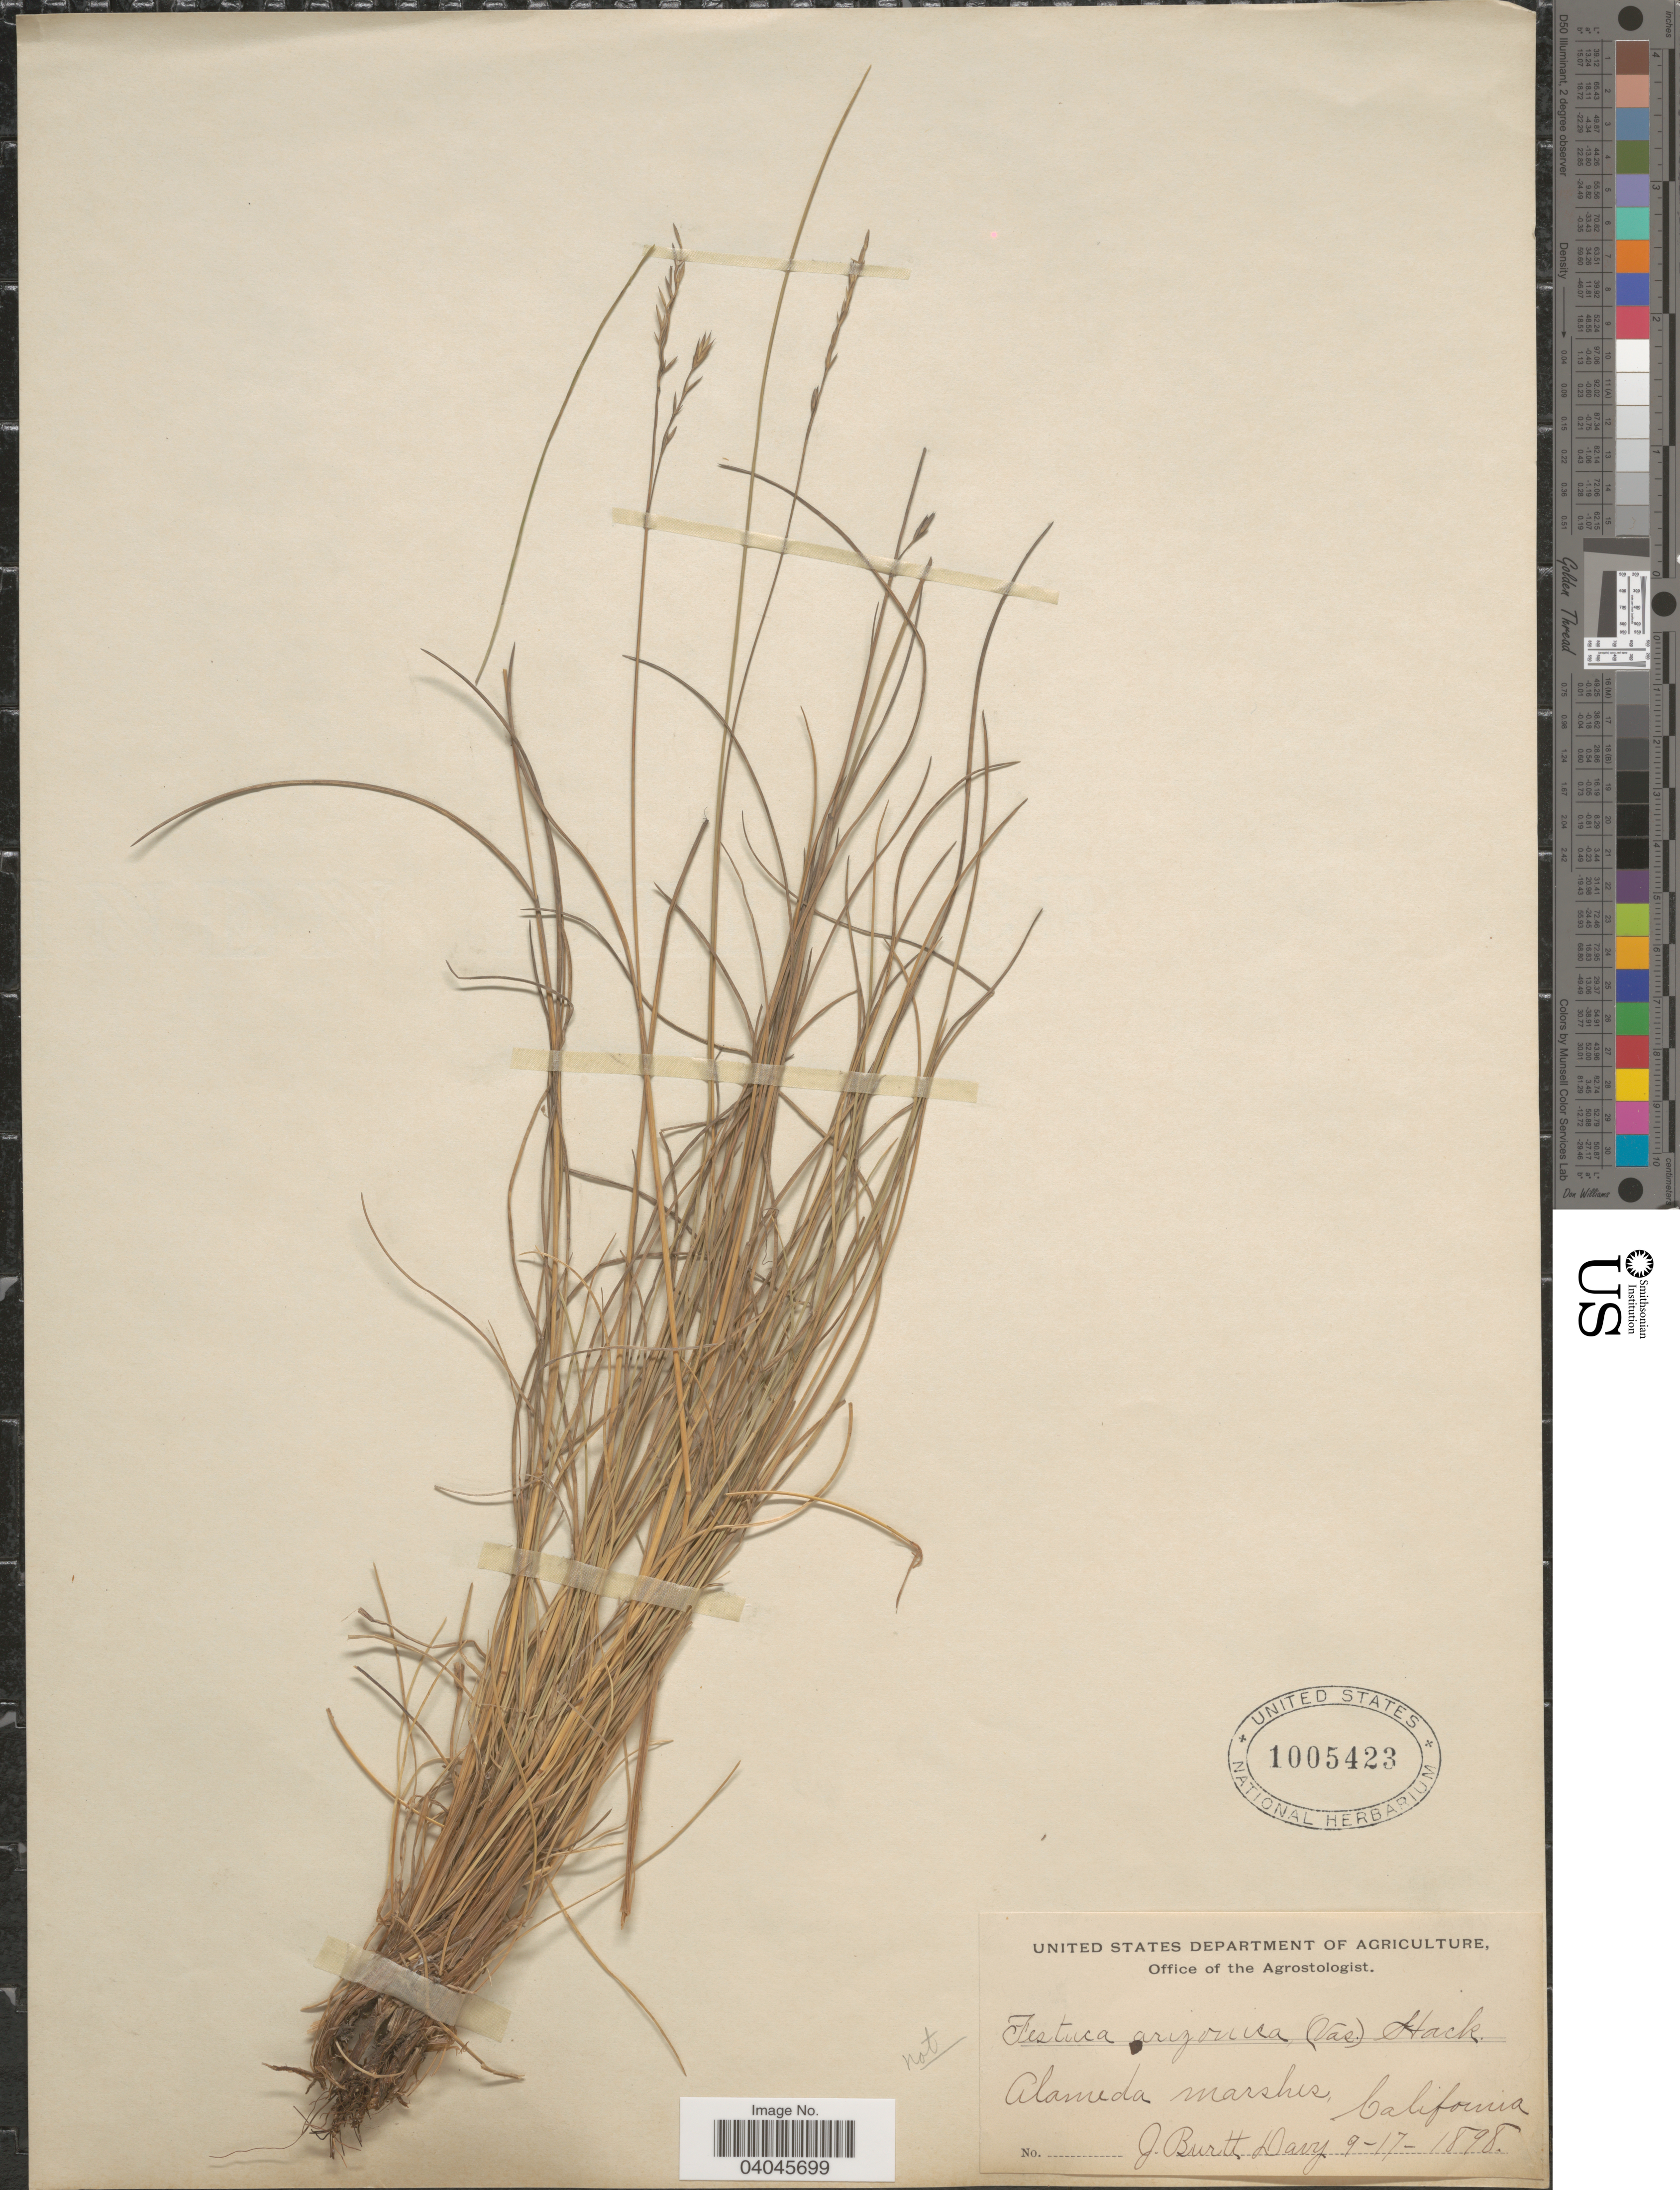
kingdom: Plantae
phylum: Tracheophyta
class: Liliopsida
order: Poales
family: Poaceae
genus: Festuca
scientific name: Festuca rubra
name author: L.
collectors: J. Burtt Davy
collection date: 1898-09-17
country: United States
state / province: California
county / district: Alameda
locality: Alameda marshes.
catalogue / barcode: US 1005423